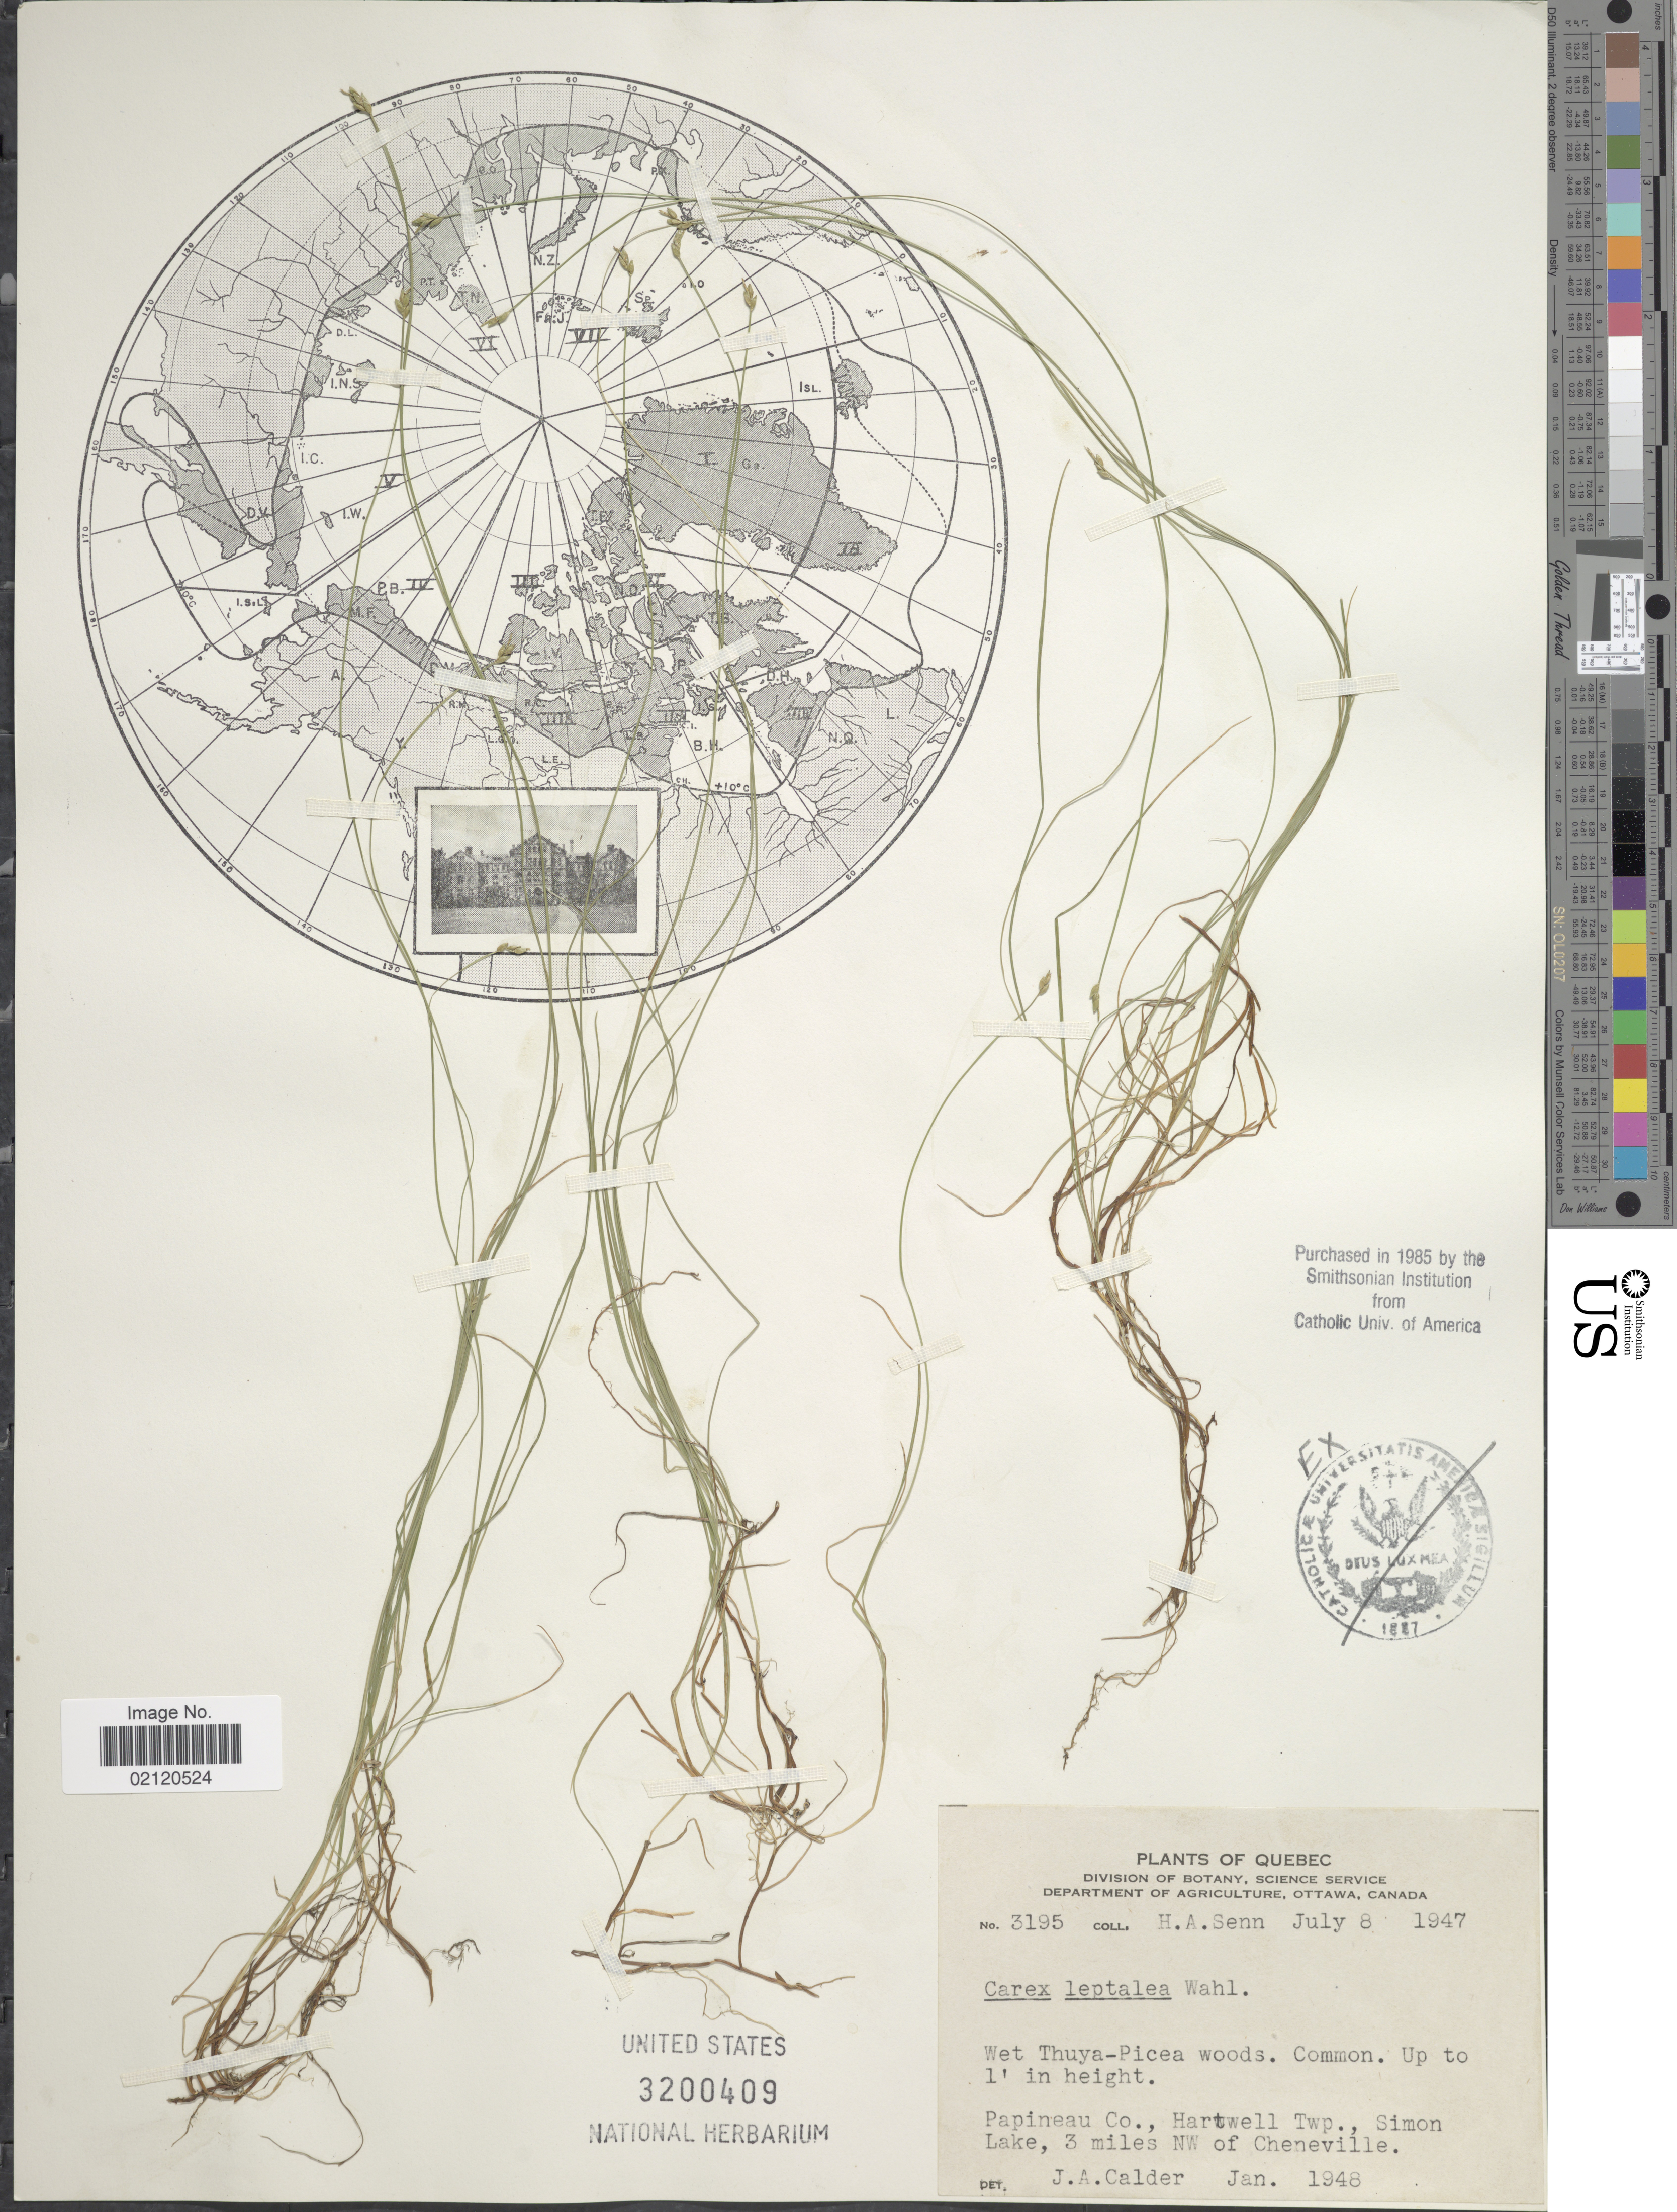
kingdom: Plantae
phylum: Tracheophyta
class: Liliopsida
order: Poales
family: Cyperaceae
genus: Carex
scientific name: Carex leptalea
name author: Wahlenb.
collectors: H. Senn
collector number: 3195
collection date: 1947-07-08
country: Canada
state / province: Quebec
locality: Papineau Co., Hartwell Twp., Simon Lake, 3 miles NW of Cheneville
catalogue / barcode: US 3200409